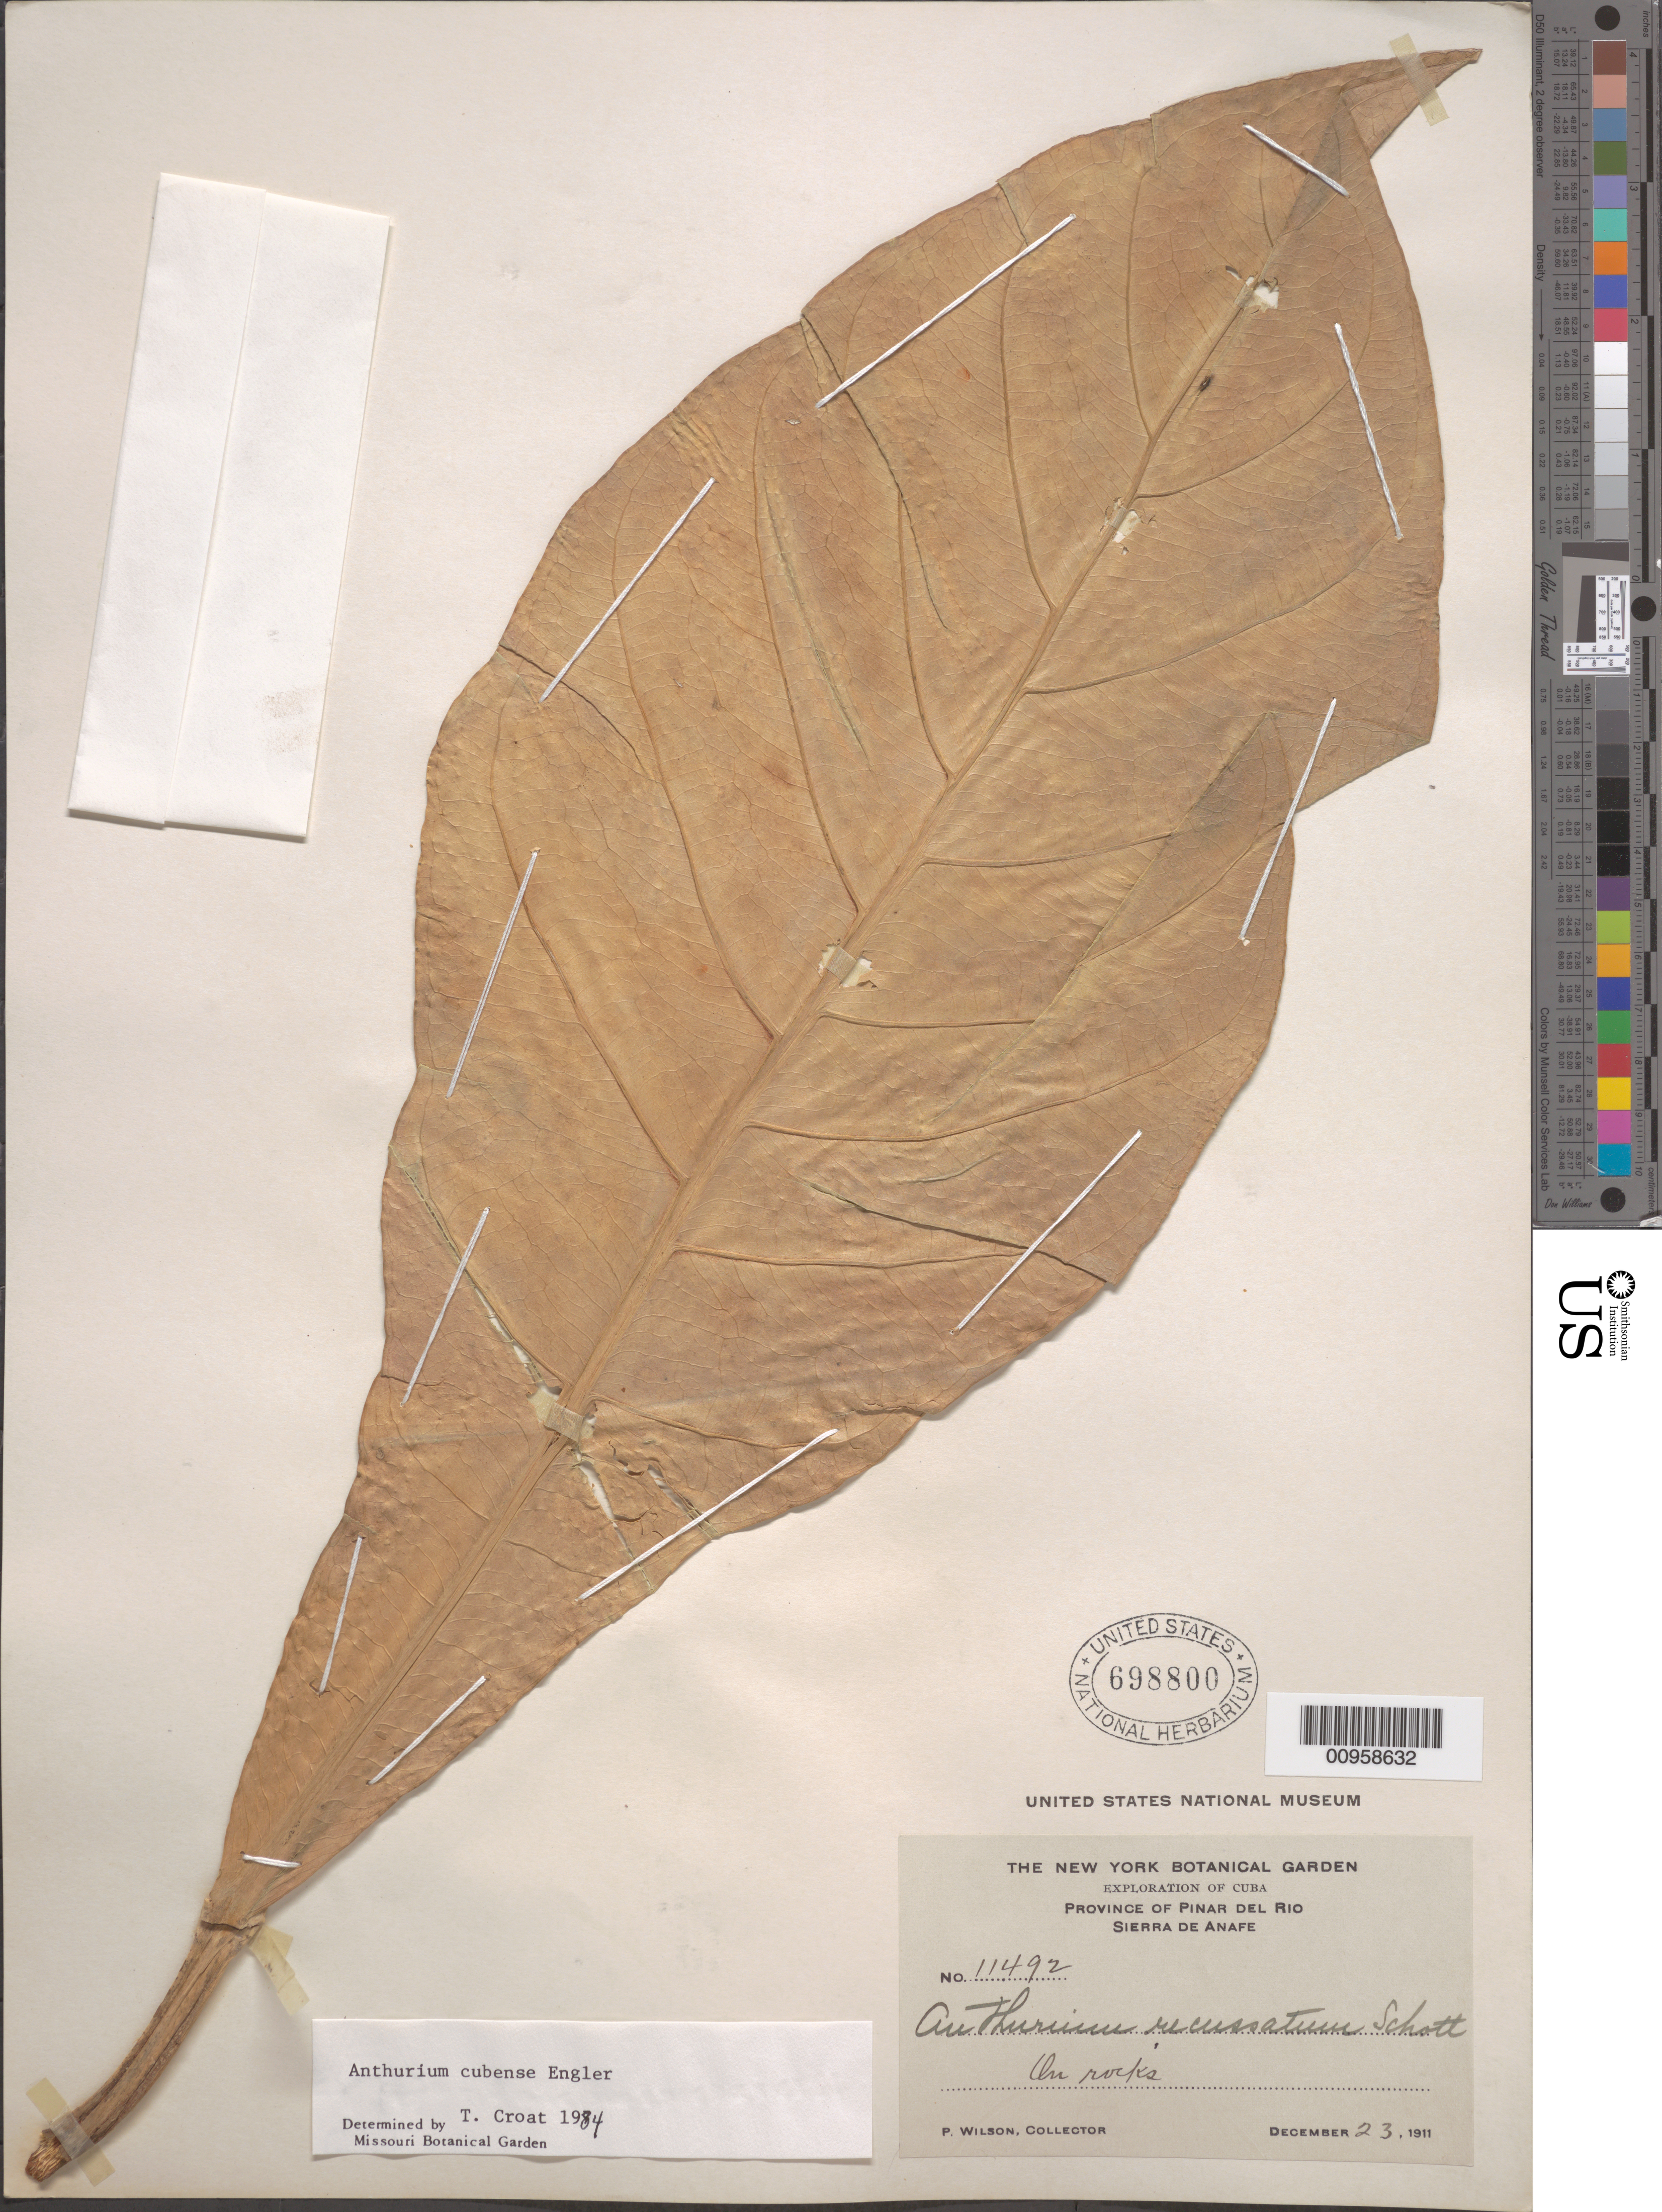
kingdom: Plantae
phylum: Tracheophyta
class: Liliopsida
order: Alismatales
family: Araceae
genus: Anthurium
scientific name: Anthurium cubense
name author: Engl.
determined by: Croat, Thomas B., Missouri Botanical Garden (MO)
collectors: P. Wilson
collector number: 11492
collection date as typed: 23 Dec 1911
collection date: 1911-12-23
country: Cuba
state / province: Pinar del Rio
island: Cuba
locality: Sierra de Anafe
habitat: On rocks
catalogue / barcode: US 698800